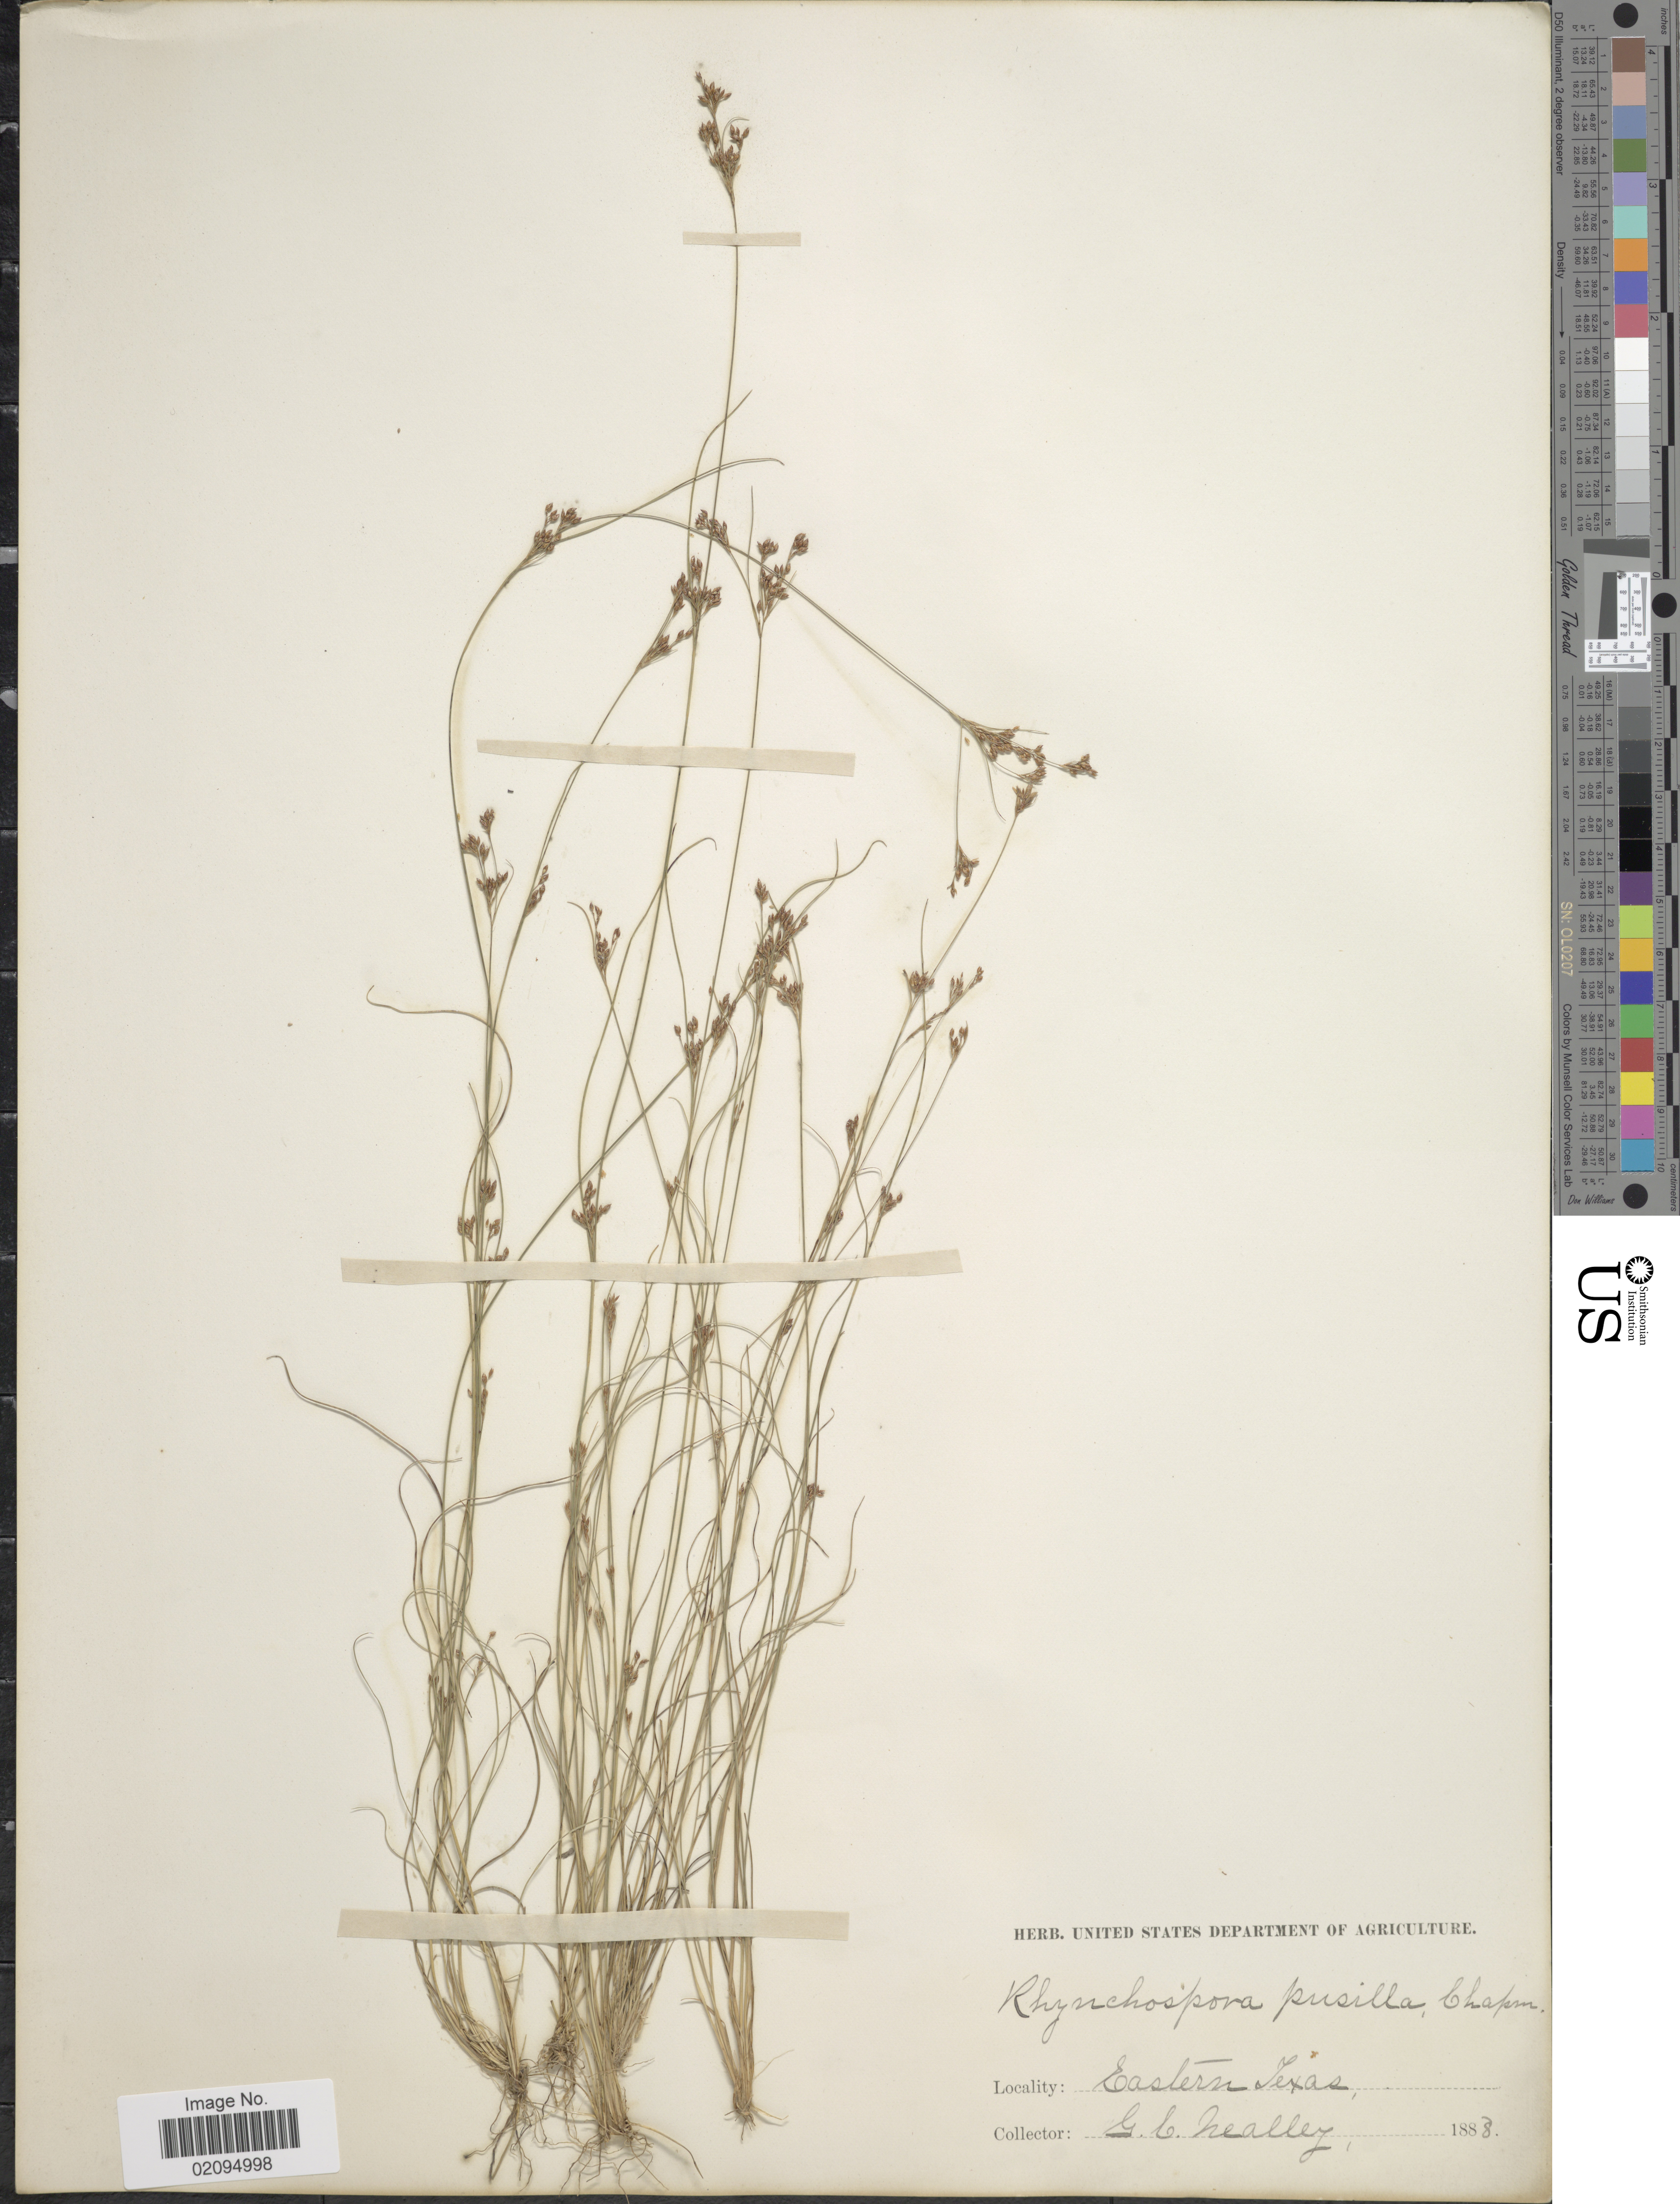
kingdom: Plantae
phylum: Tracheophyta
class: Liliopsida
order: Poales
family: Cyperaceae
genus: Rhynchospora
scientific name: Rhynchospora intermixta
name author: C. Wright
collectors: G. C. Nealley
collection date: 1888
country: United States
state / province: Texas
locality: Eastern Texas